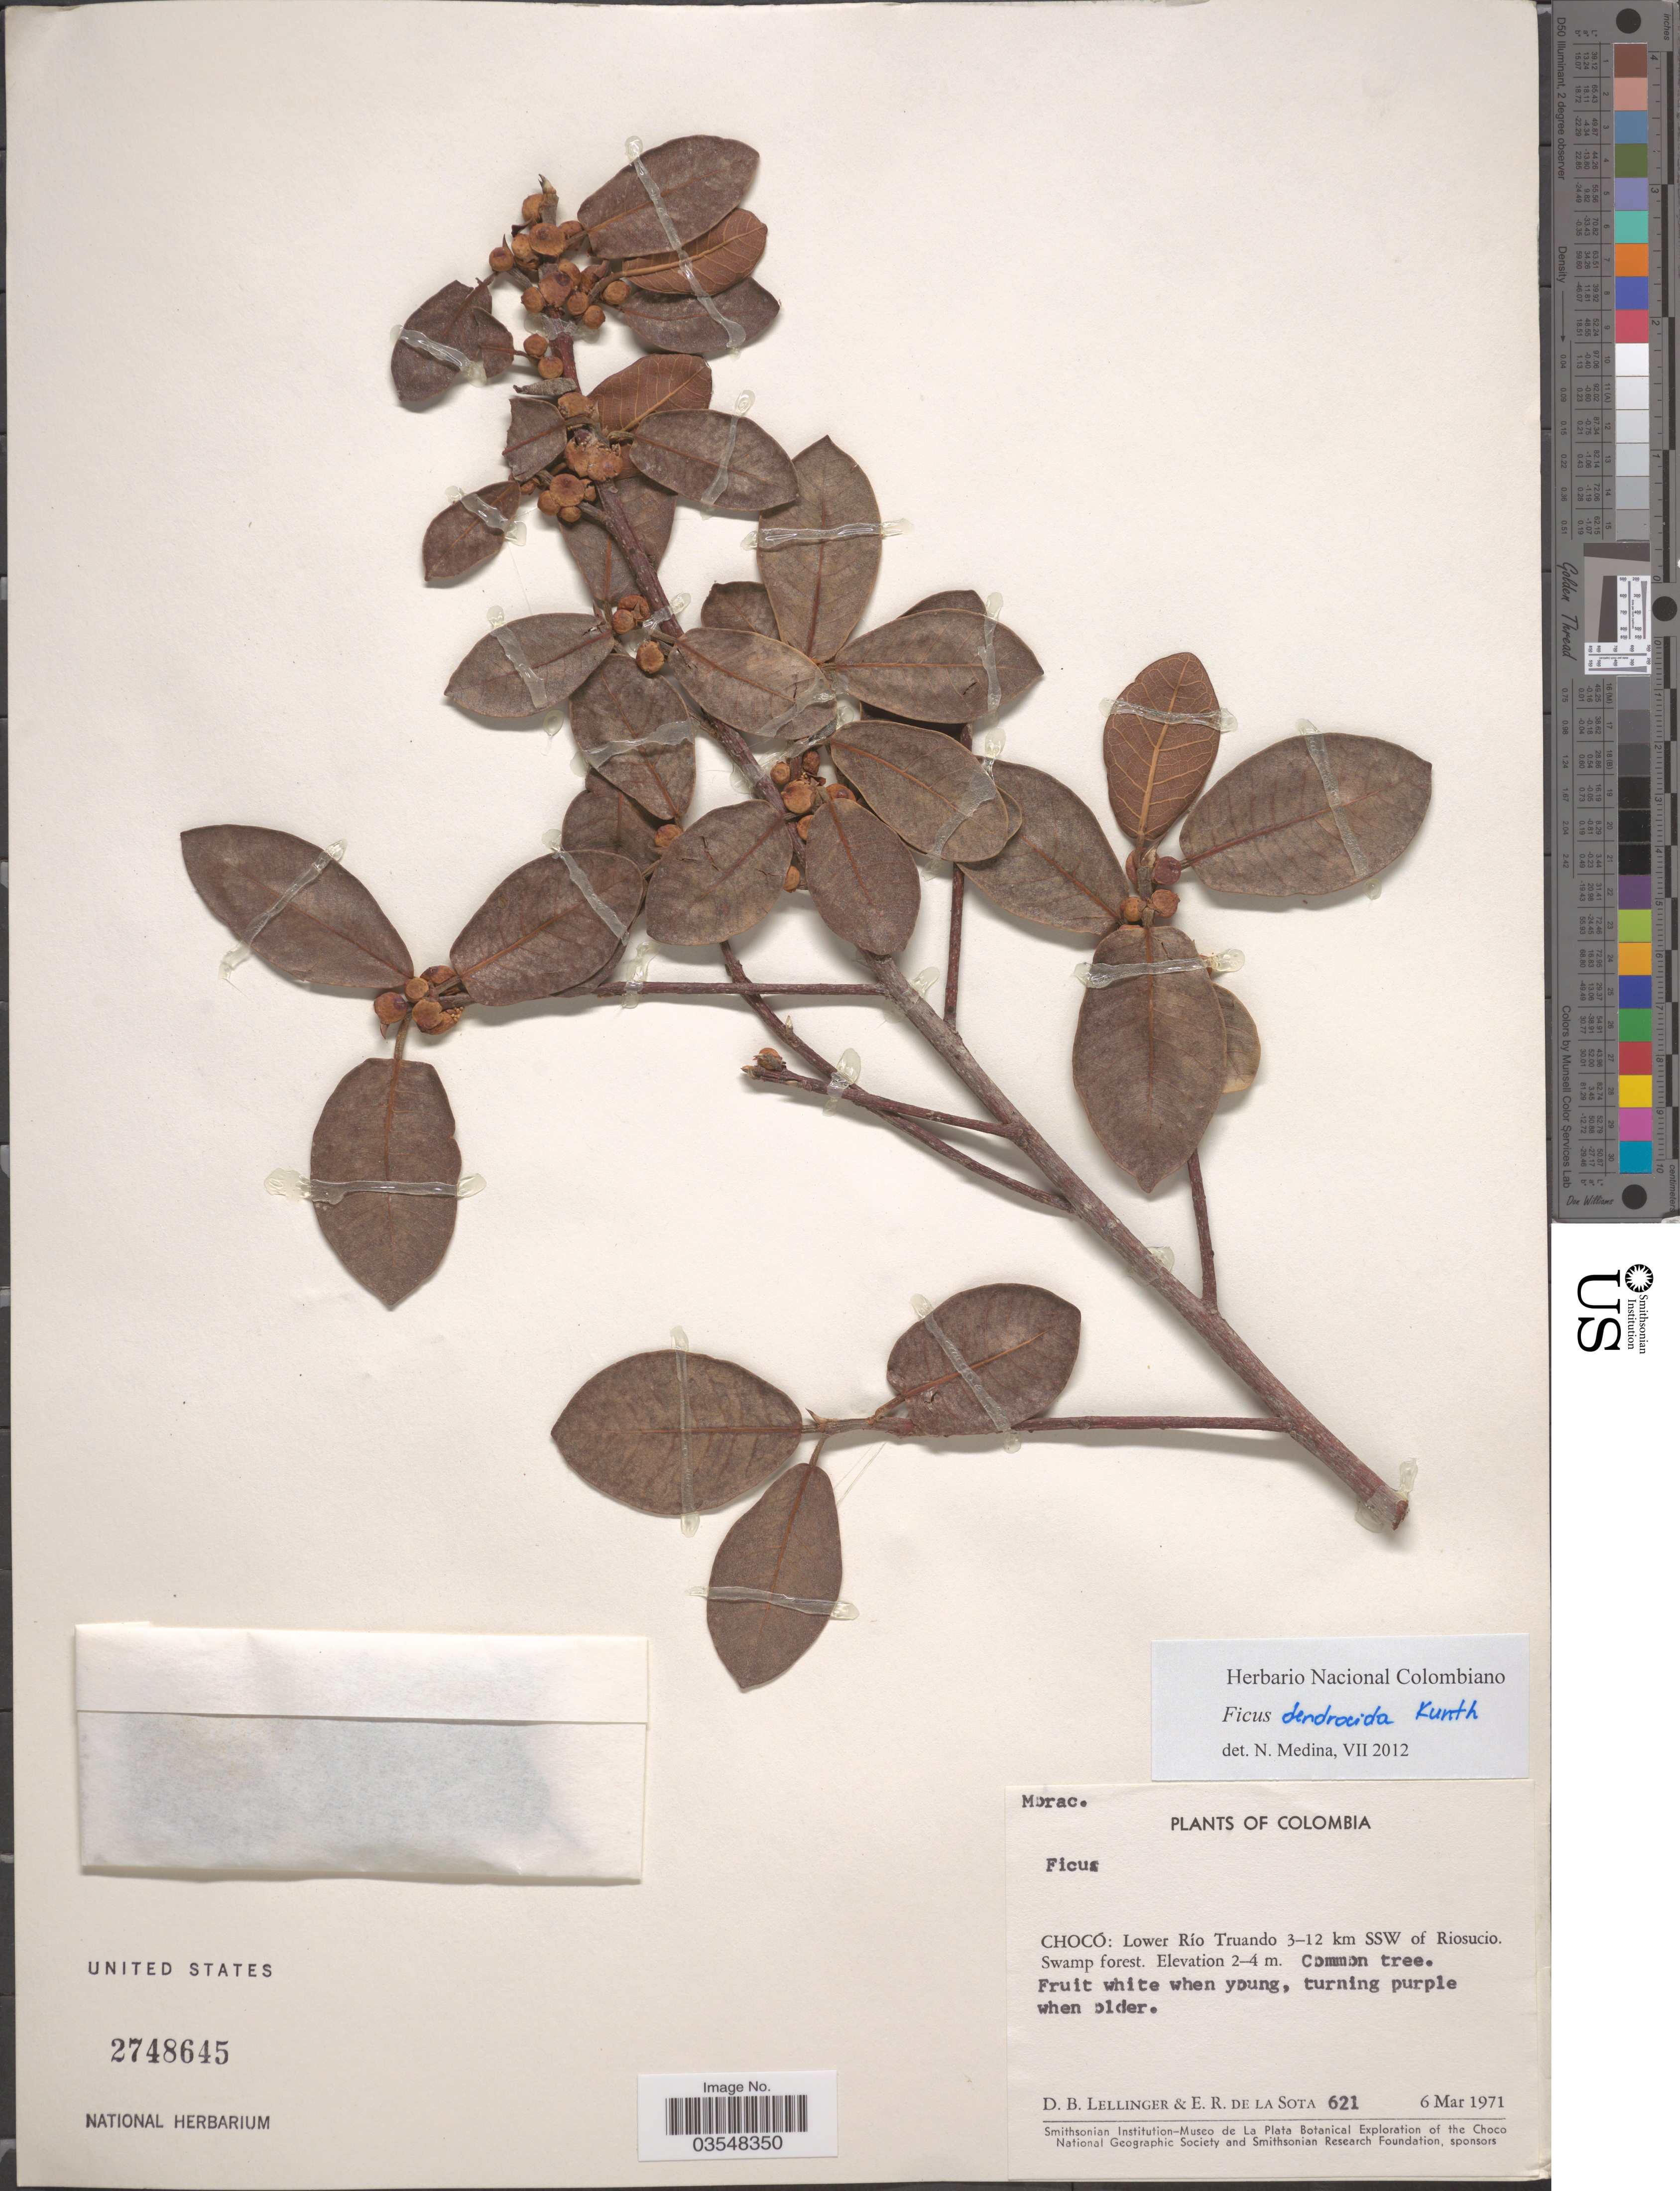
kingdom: Plantae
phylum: Tracheophyta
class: Magnoliopsida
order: Rosales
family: Moraceae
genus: Ficus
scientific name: Ficus dendrocida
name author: Kunth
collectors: D. B. Lellinger & E. R. de la Sota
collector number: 621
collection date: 1971-03-06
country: Colombia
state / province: Chocó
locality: Lower Río Truando 3-12 km SSW of Riosucio.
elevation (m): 2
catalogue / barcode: US 2748645